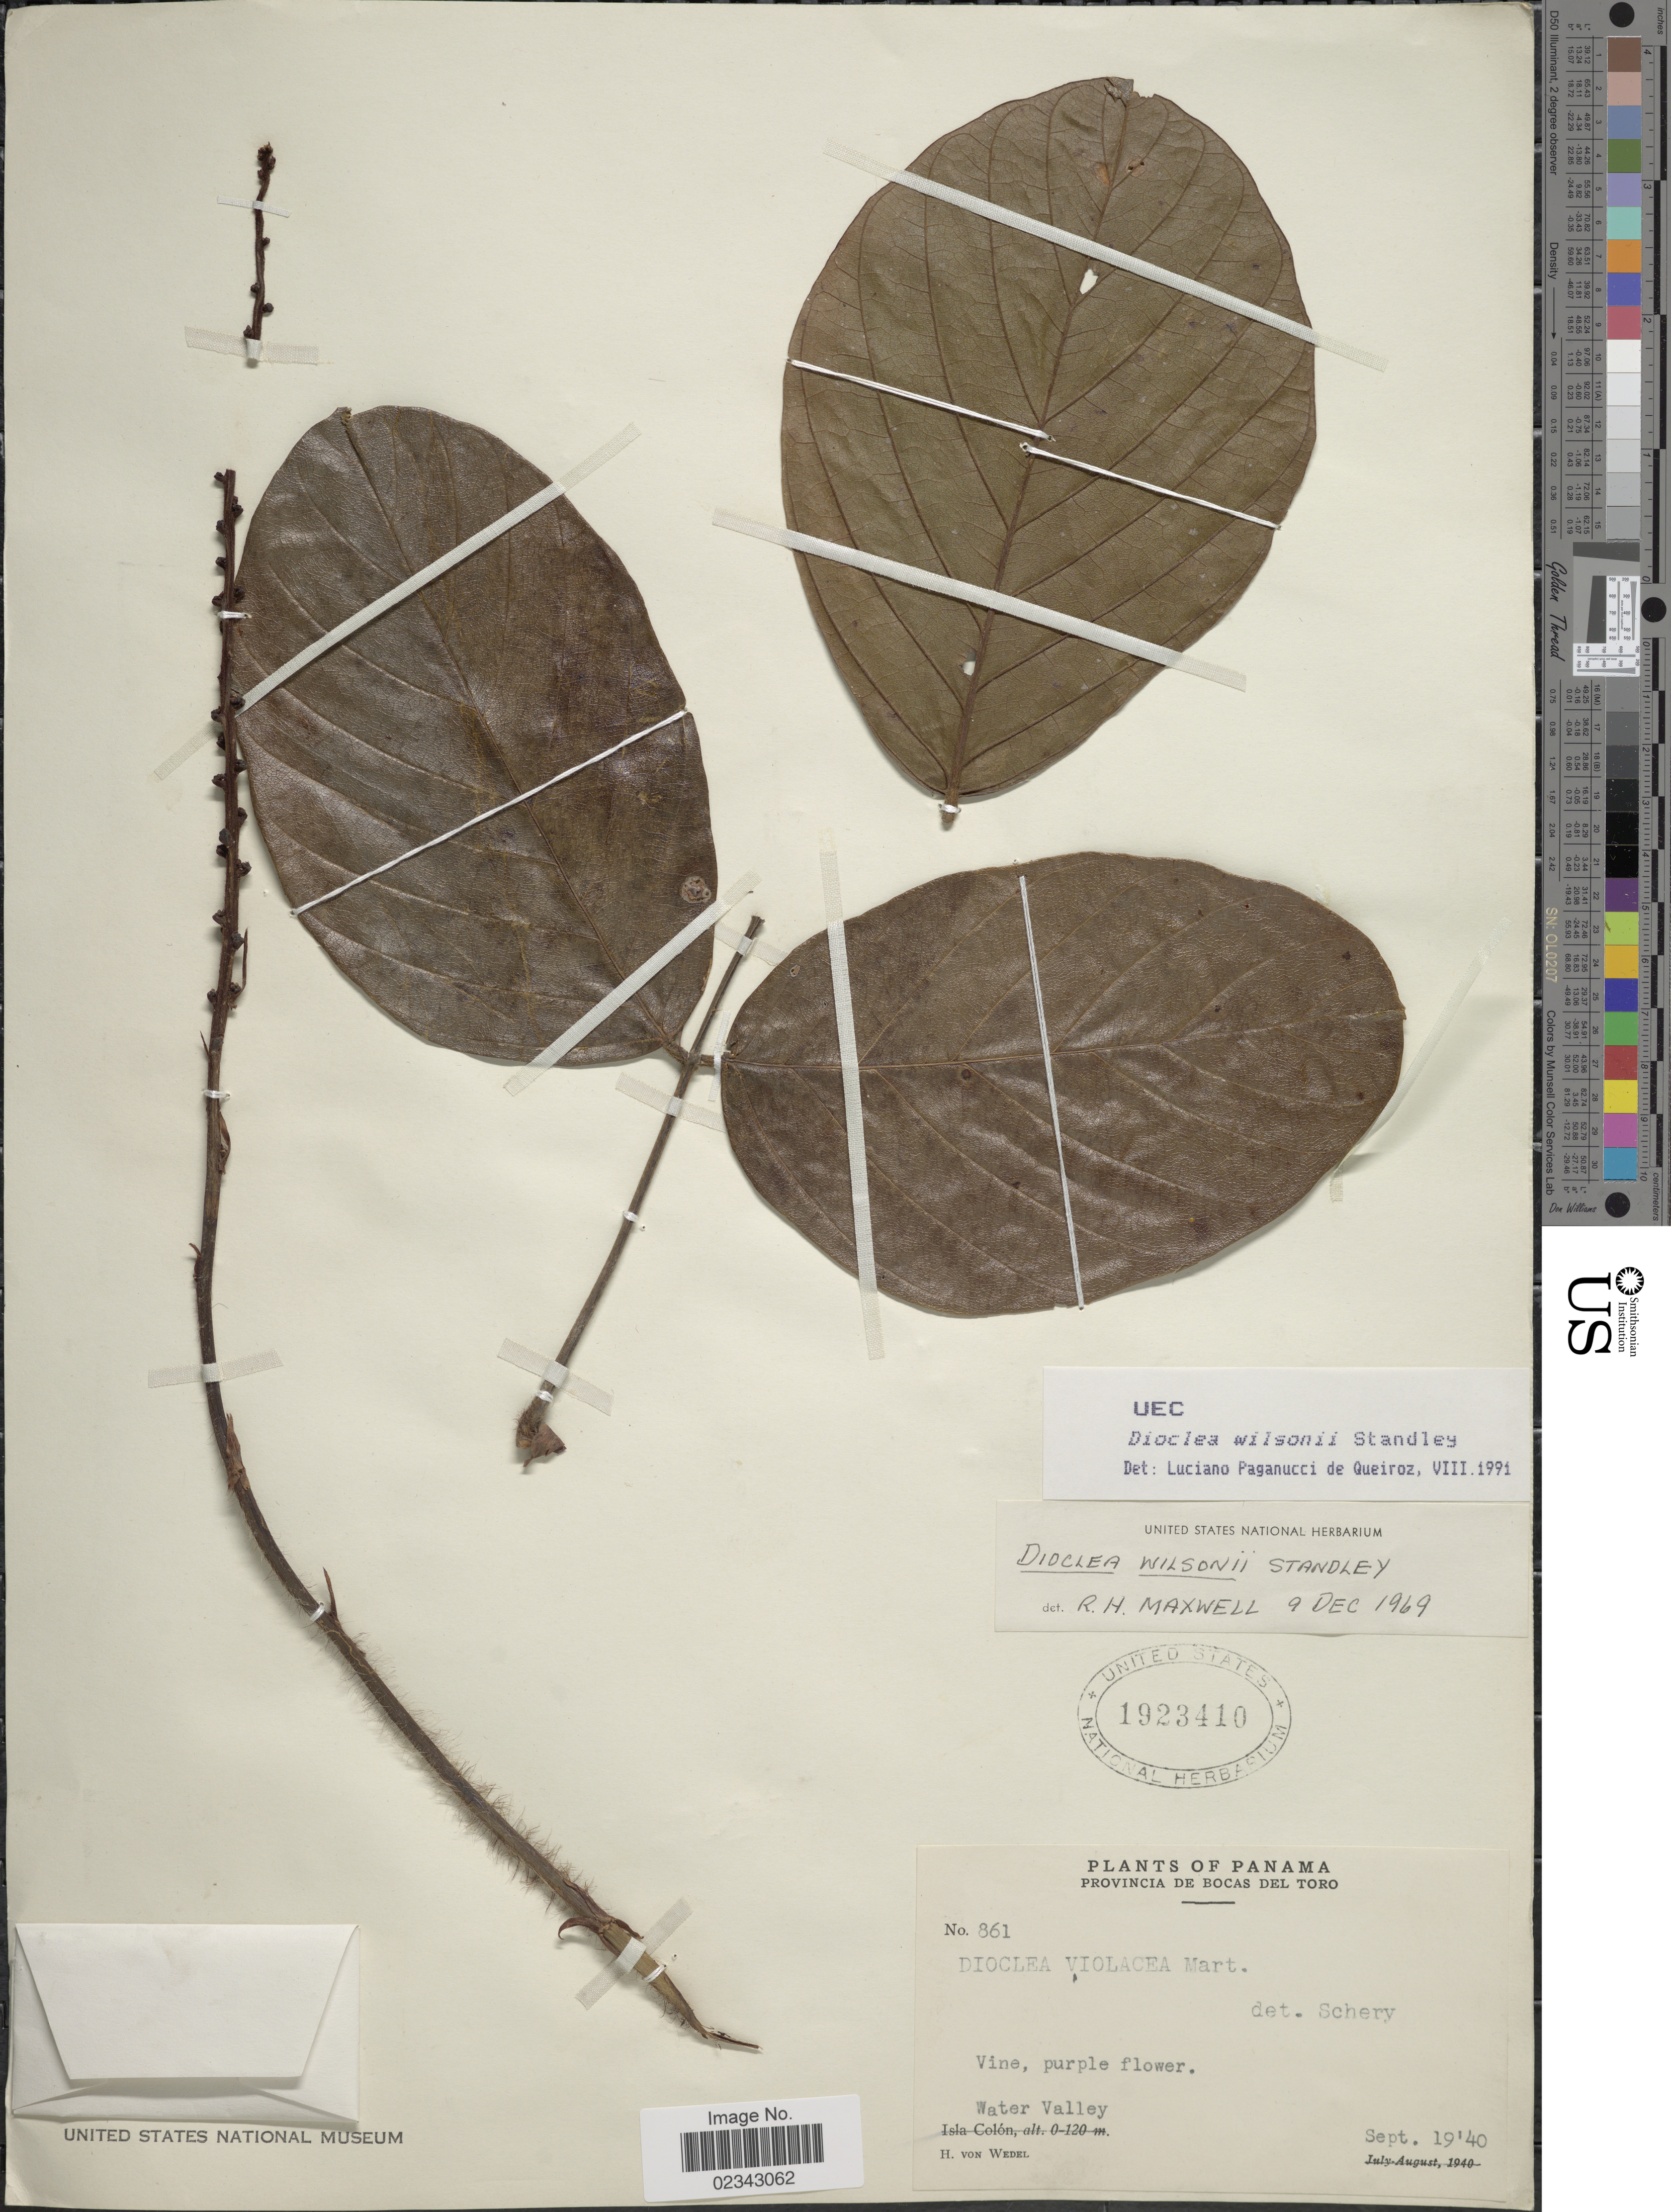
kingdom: Plantae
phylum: Tracheophyta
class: Magnoliopsida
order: Fabales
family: Fabaceae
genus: Macropsychanthus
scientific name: Macropsychanthus wilsonii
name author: (Standl.) L.P. Queiroz & Snak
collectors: H. von Wedel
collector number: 861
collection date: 1940-09-19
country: Panama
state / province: Bocas del Toro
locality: Water Valley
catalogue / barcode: US 1923410